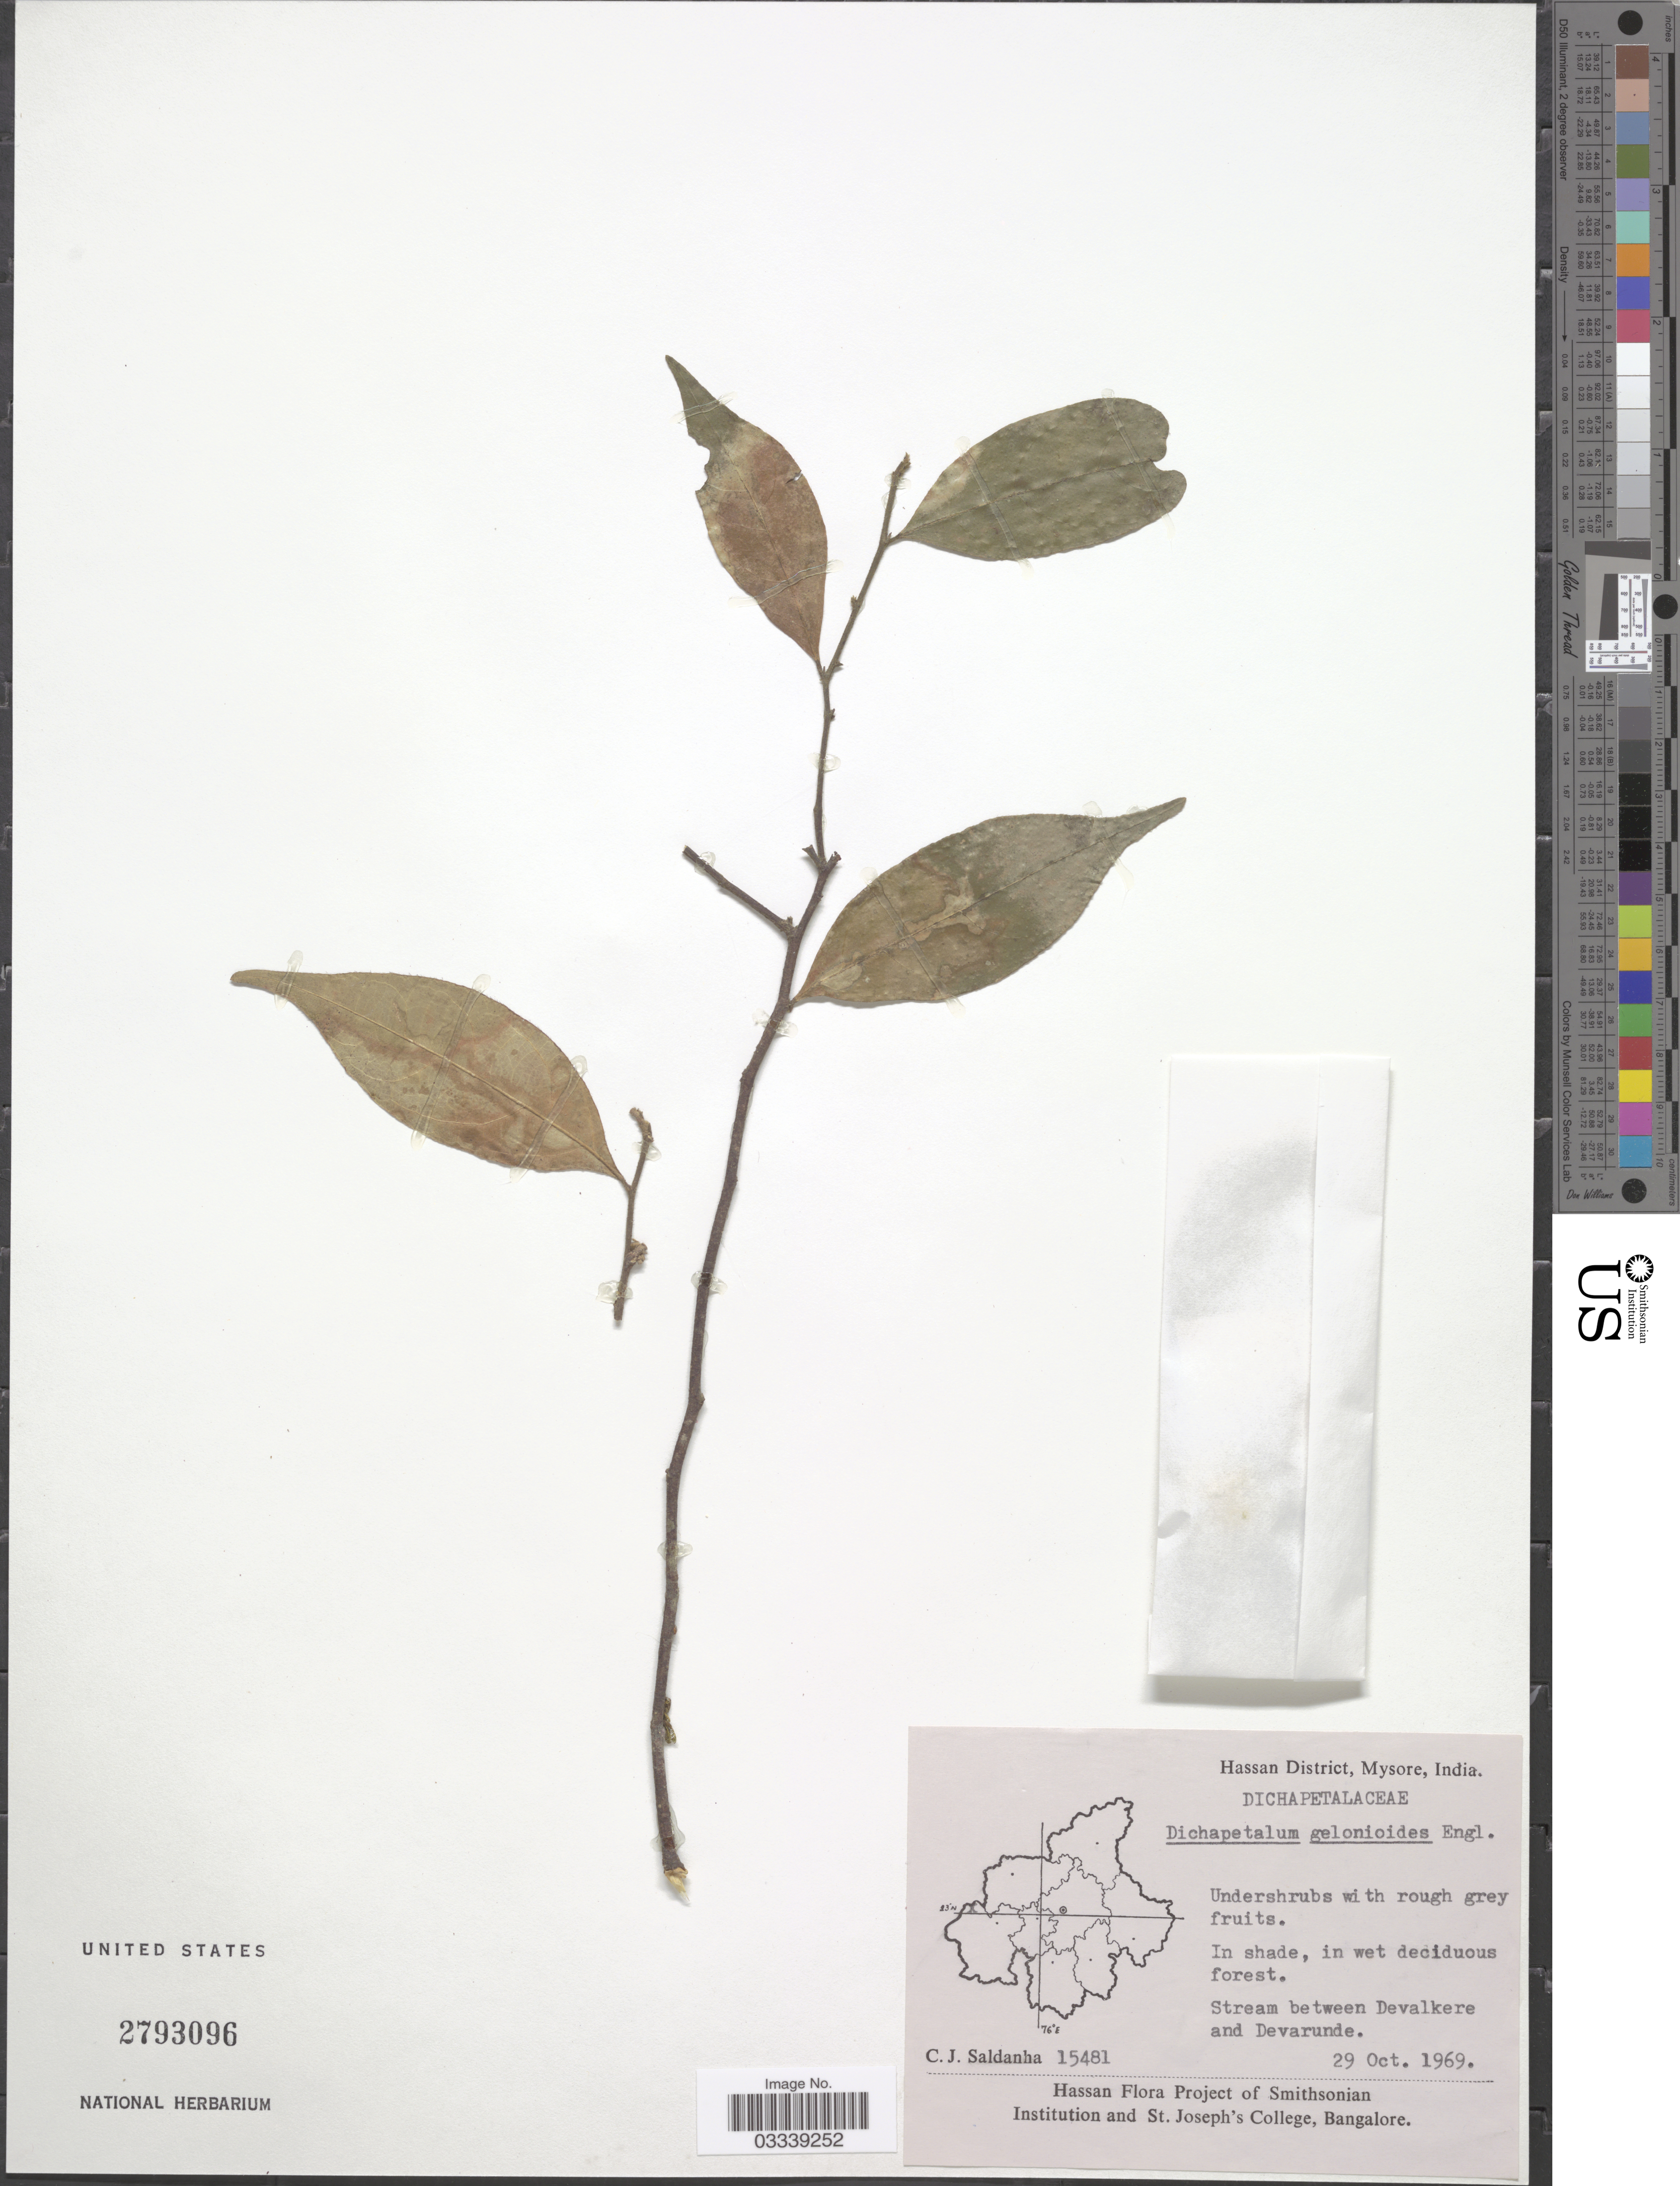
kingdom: Plantae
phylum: Tracheophyta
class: Magnoliopsida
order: Malpighiales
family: Dichapetalaceae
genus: Dichapetalum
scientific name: Dichapetalum gelonioides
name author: (Roxb.) Engl.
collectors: C. J. Saldanha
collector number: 15481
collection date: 1969-10-29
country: India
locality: Hassan District, Mysore, Stream between Devalkere and Devarunde.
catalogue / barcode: US 2793096